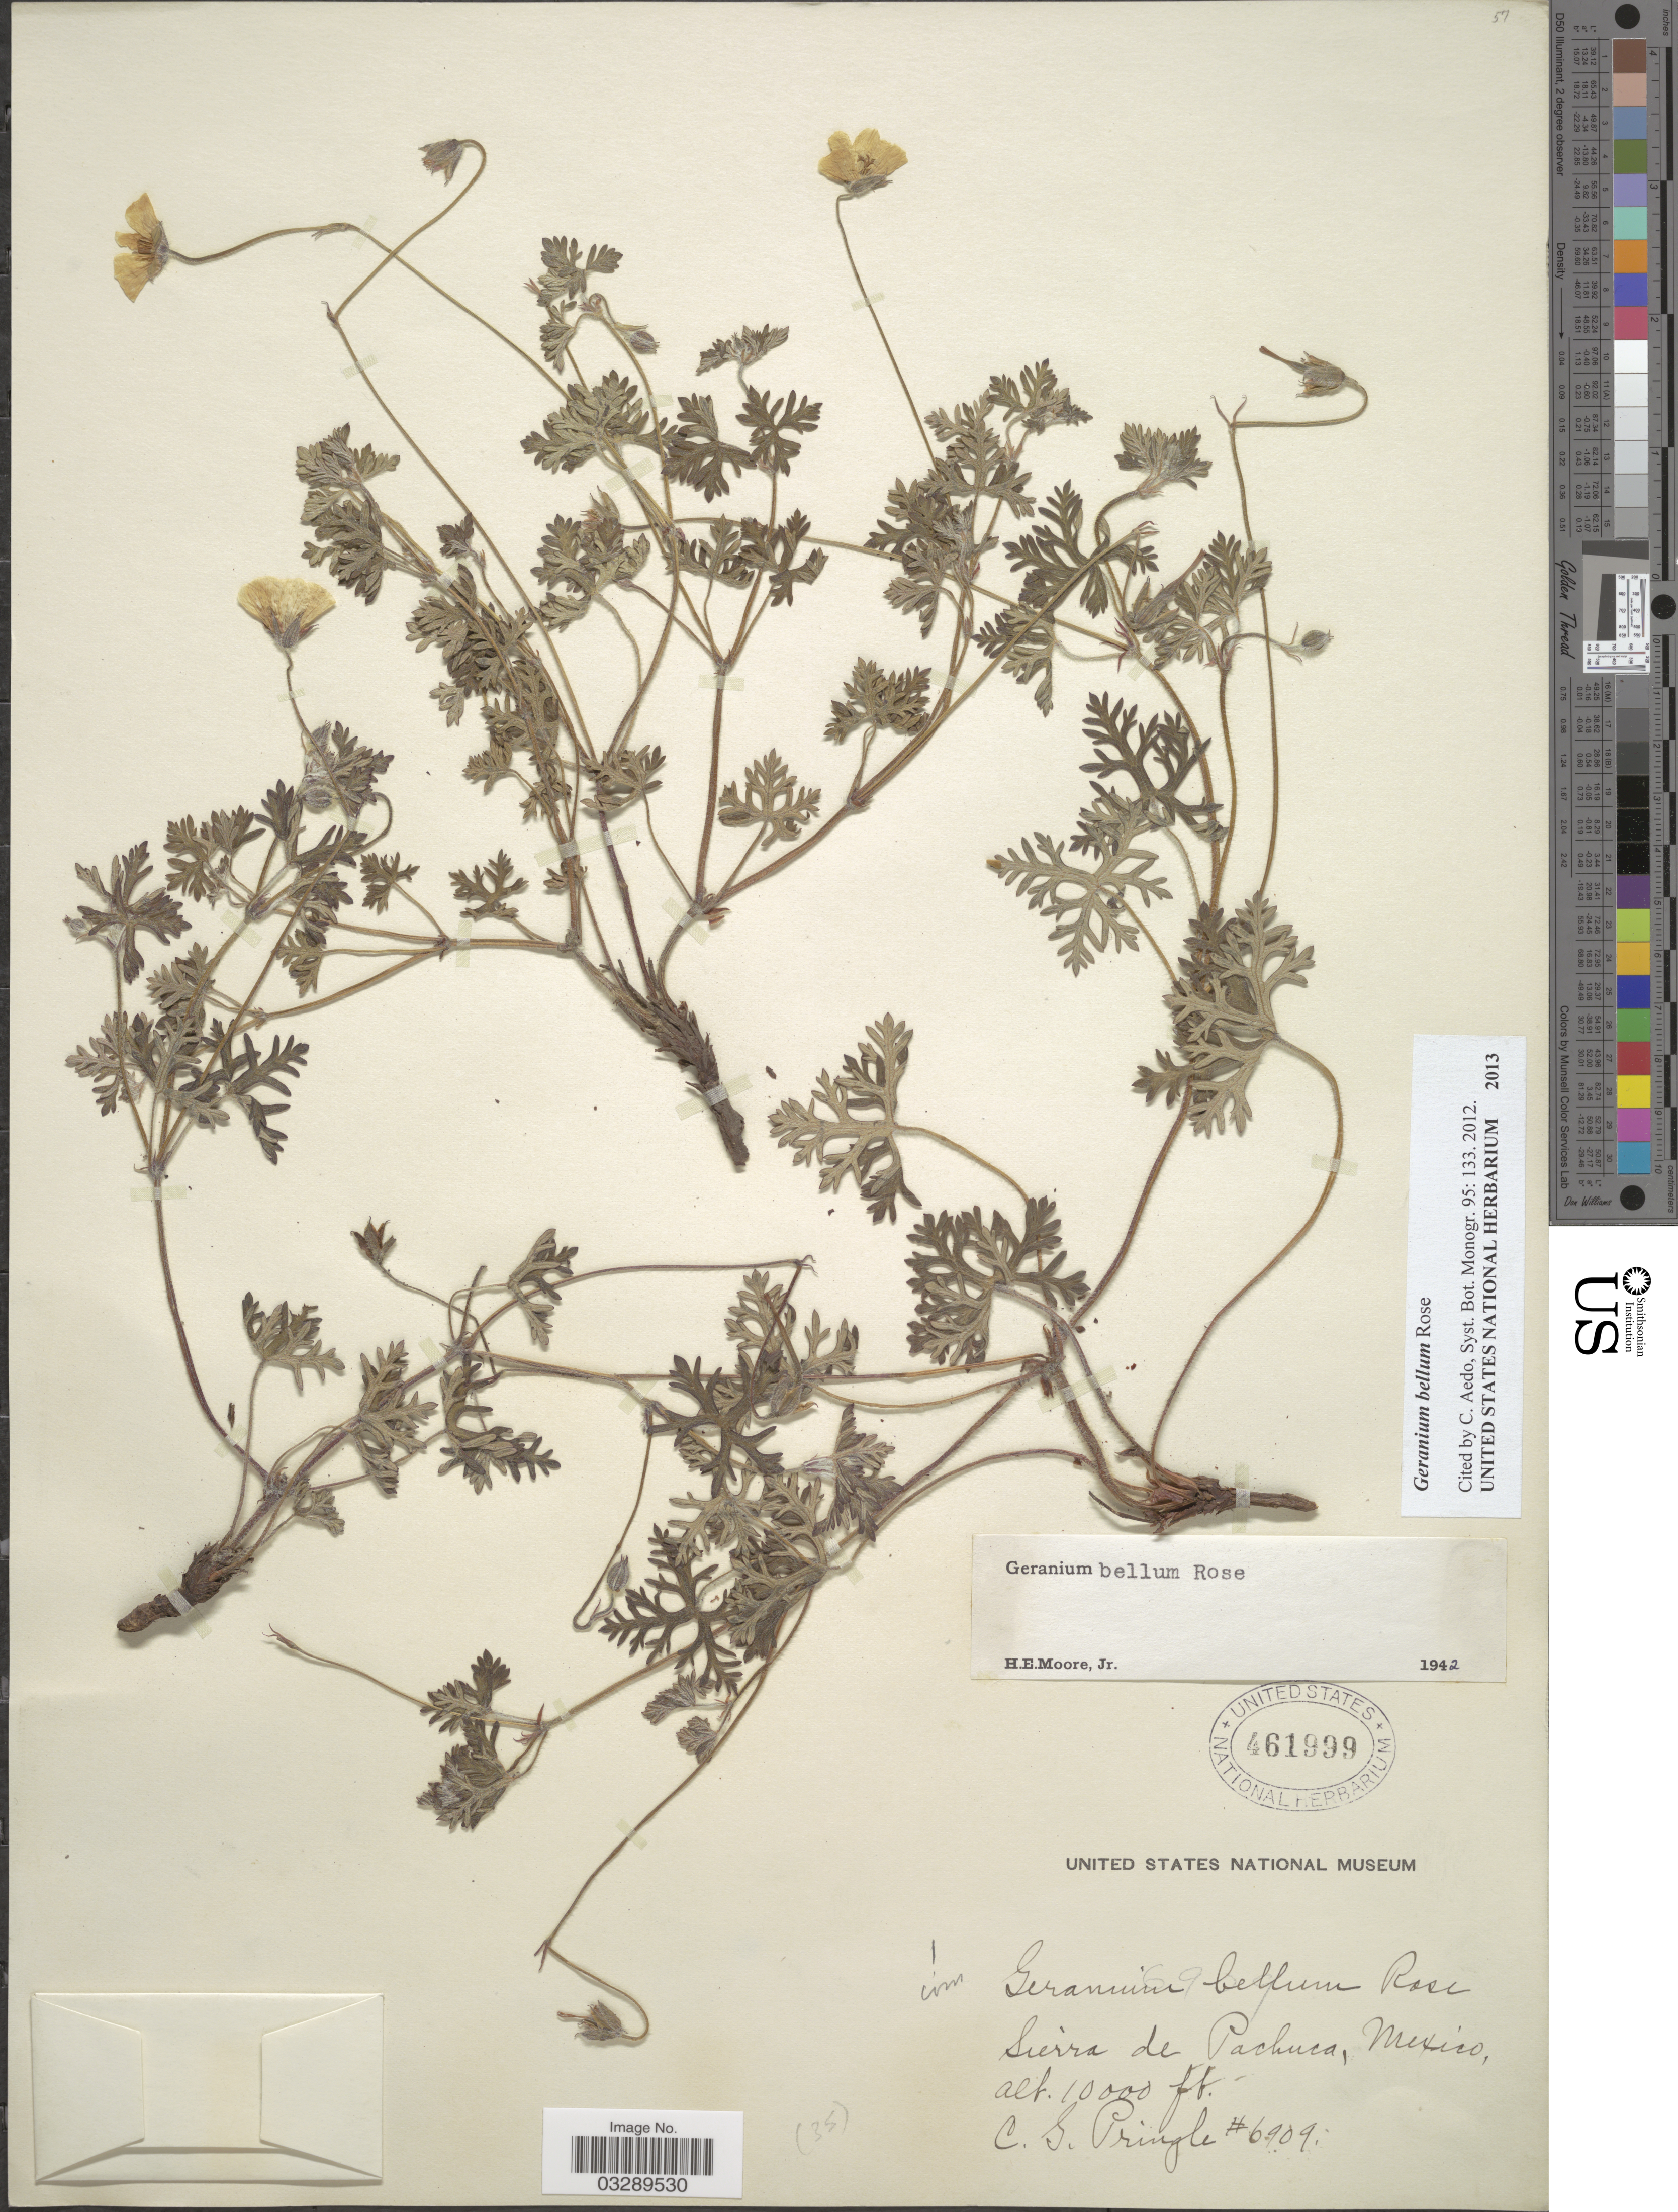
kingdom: Plantae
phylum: Tracheophyta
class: Magnoliopsida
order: Geraniales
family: Geraniaceae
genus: Geranium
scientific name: Geranium bellum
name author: Rose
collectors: C. G. Pringle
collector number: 6909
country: Mexico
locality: Sierra de Pachuca.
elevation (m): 3048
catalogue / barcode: US 461999